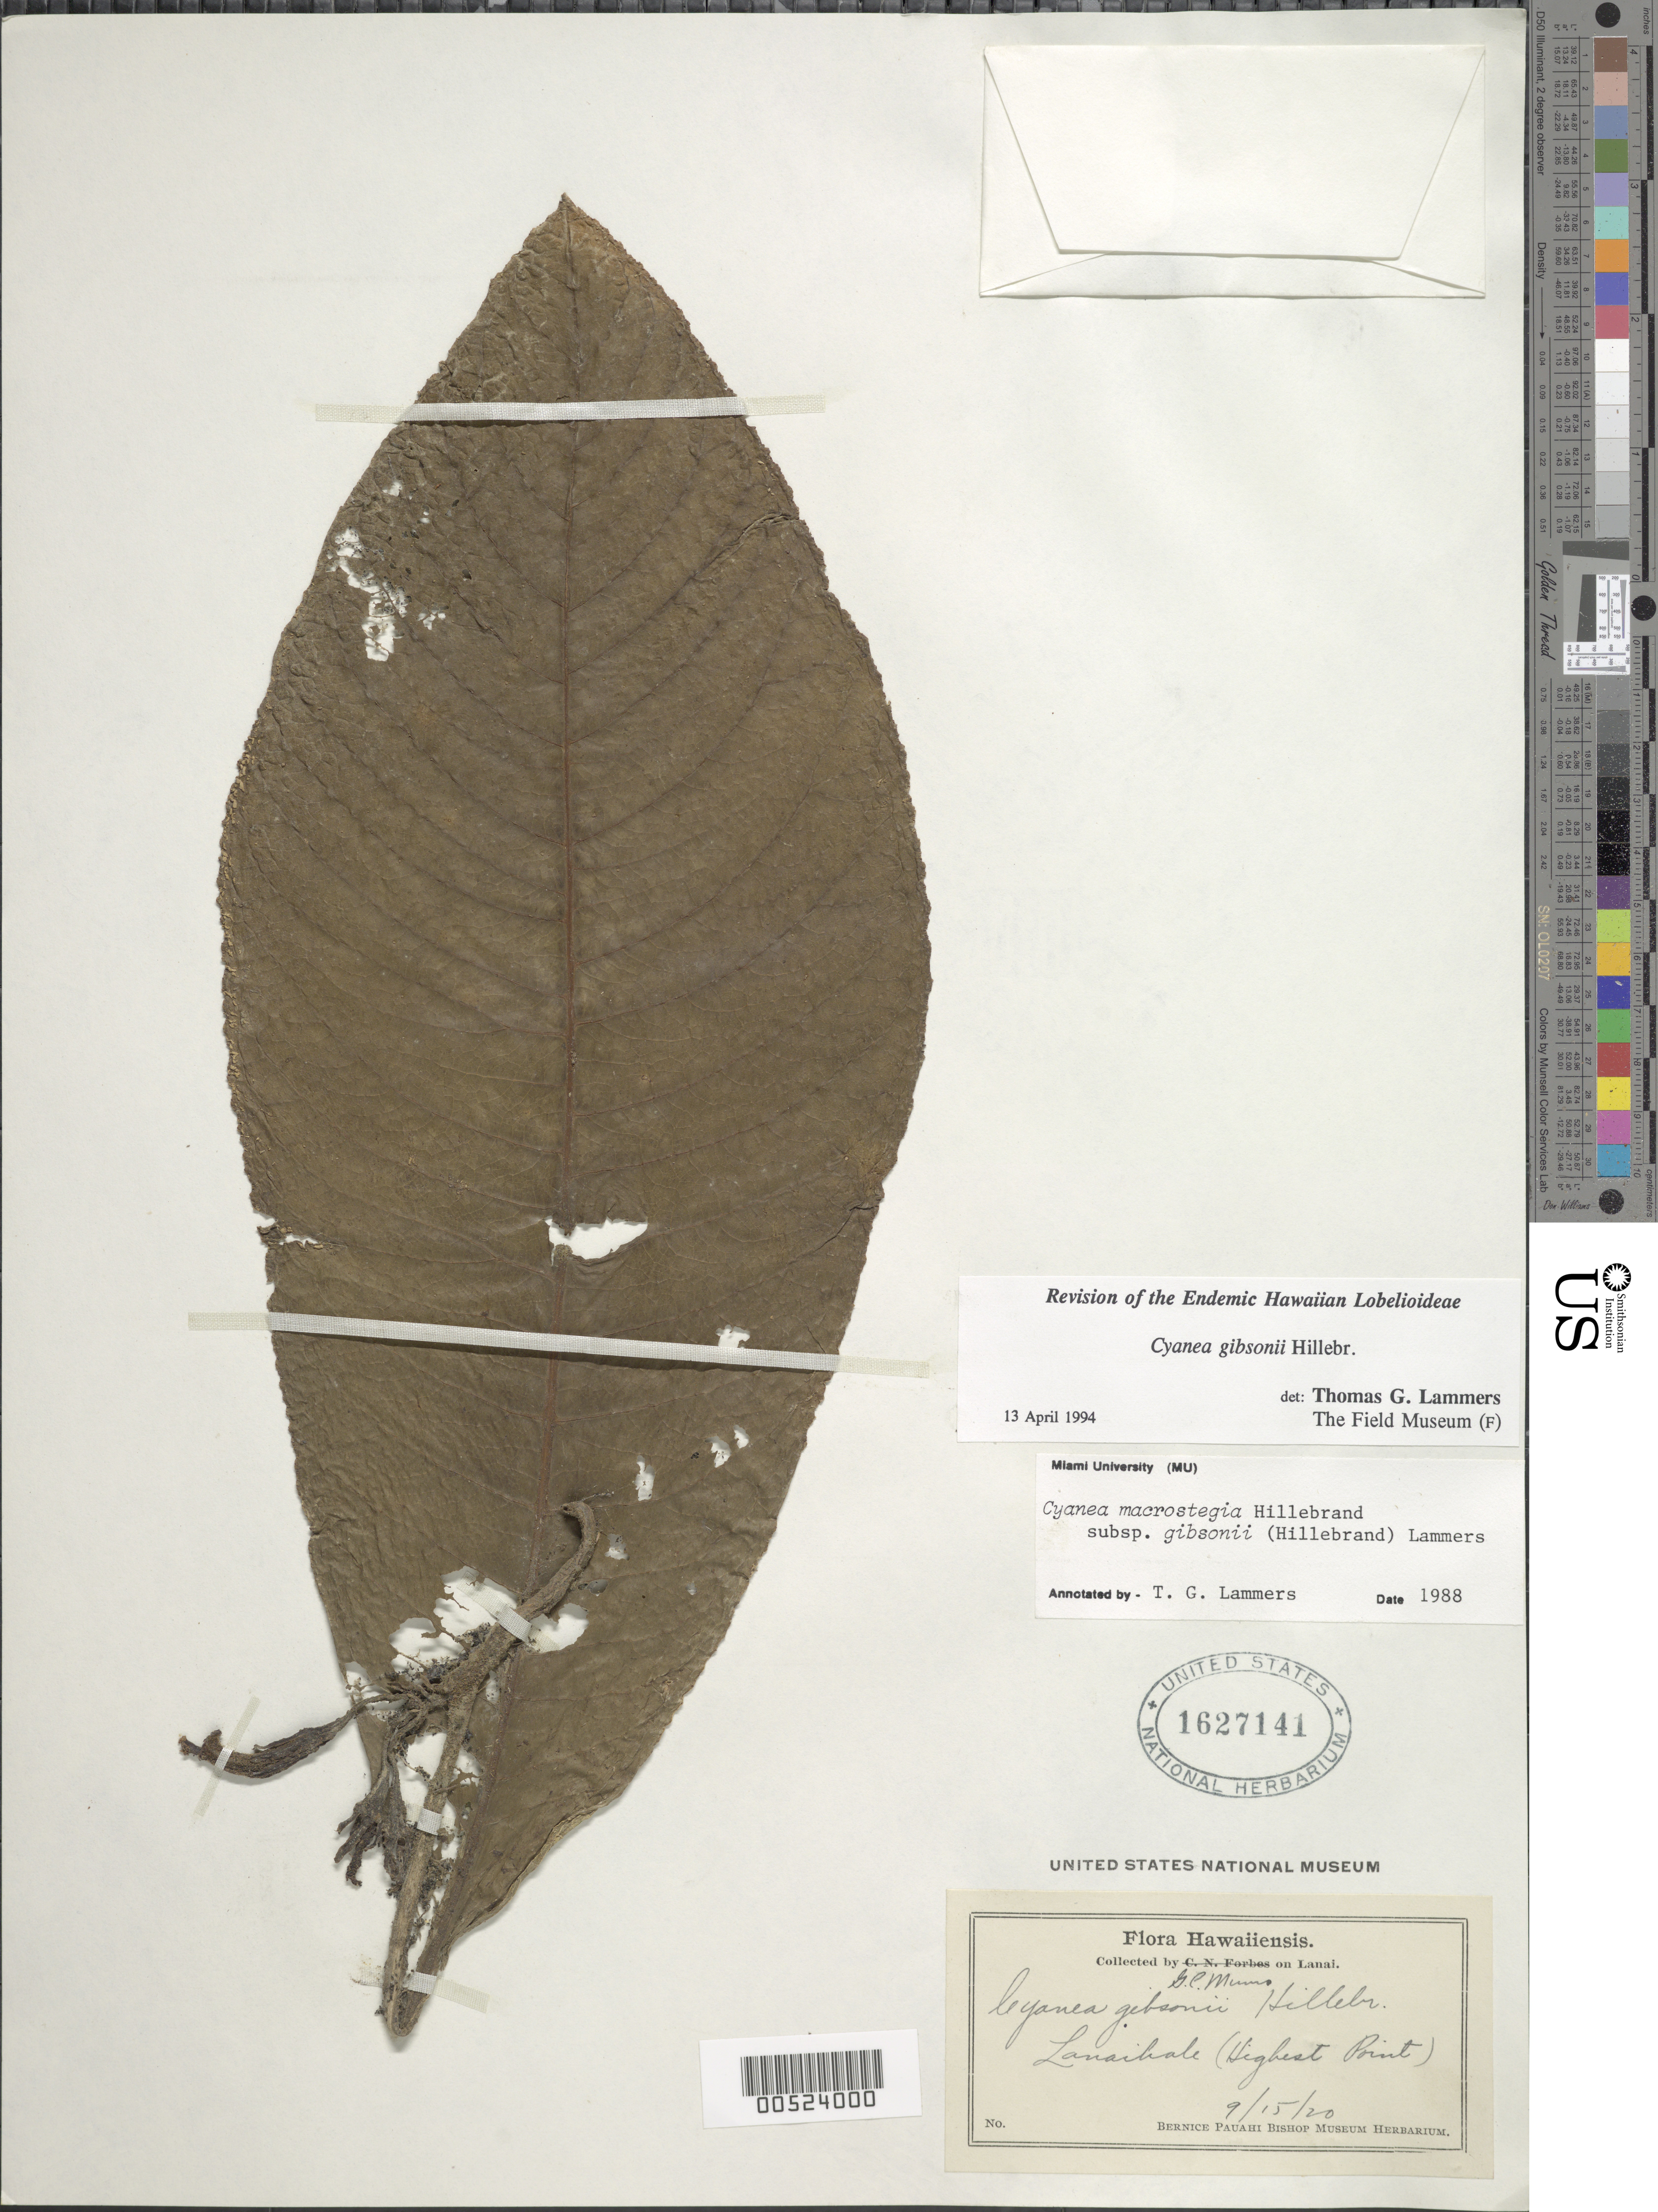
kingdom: Plantae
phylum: Tracheophyta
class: Magnoliopsida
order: Asterales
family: Campanulaceae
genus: Cyanea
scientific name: Cyanea gibsonii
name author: Hillebr.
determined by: Lammers, T. G.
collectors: G. C. Munro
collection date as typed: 15 Sep 1920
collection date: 1920-09-15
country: United States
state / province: Hawaii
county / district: Maui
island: Lana'i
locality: Lanaihale (Highest Point)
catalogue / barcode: US 1627141